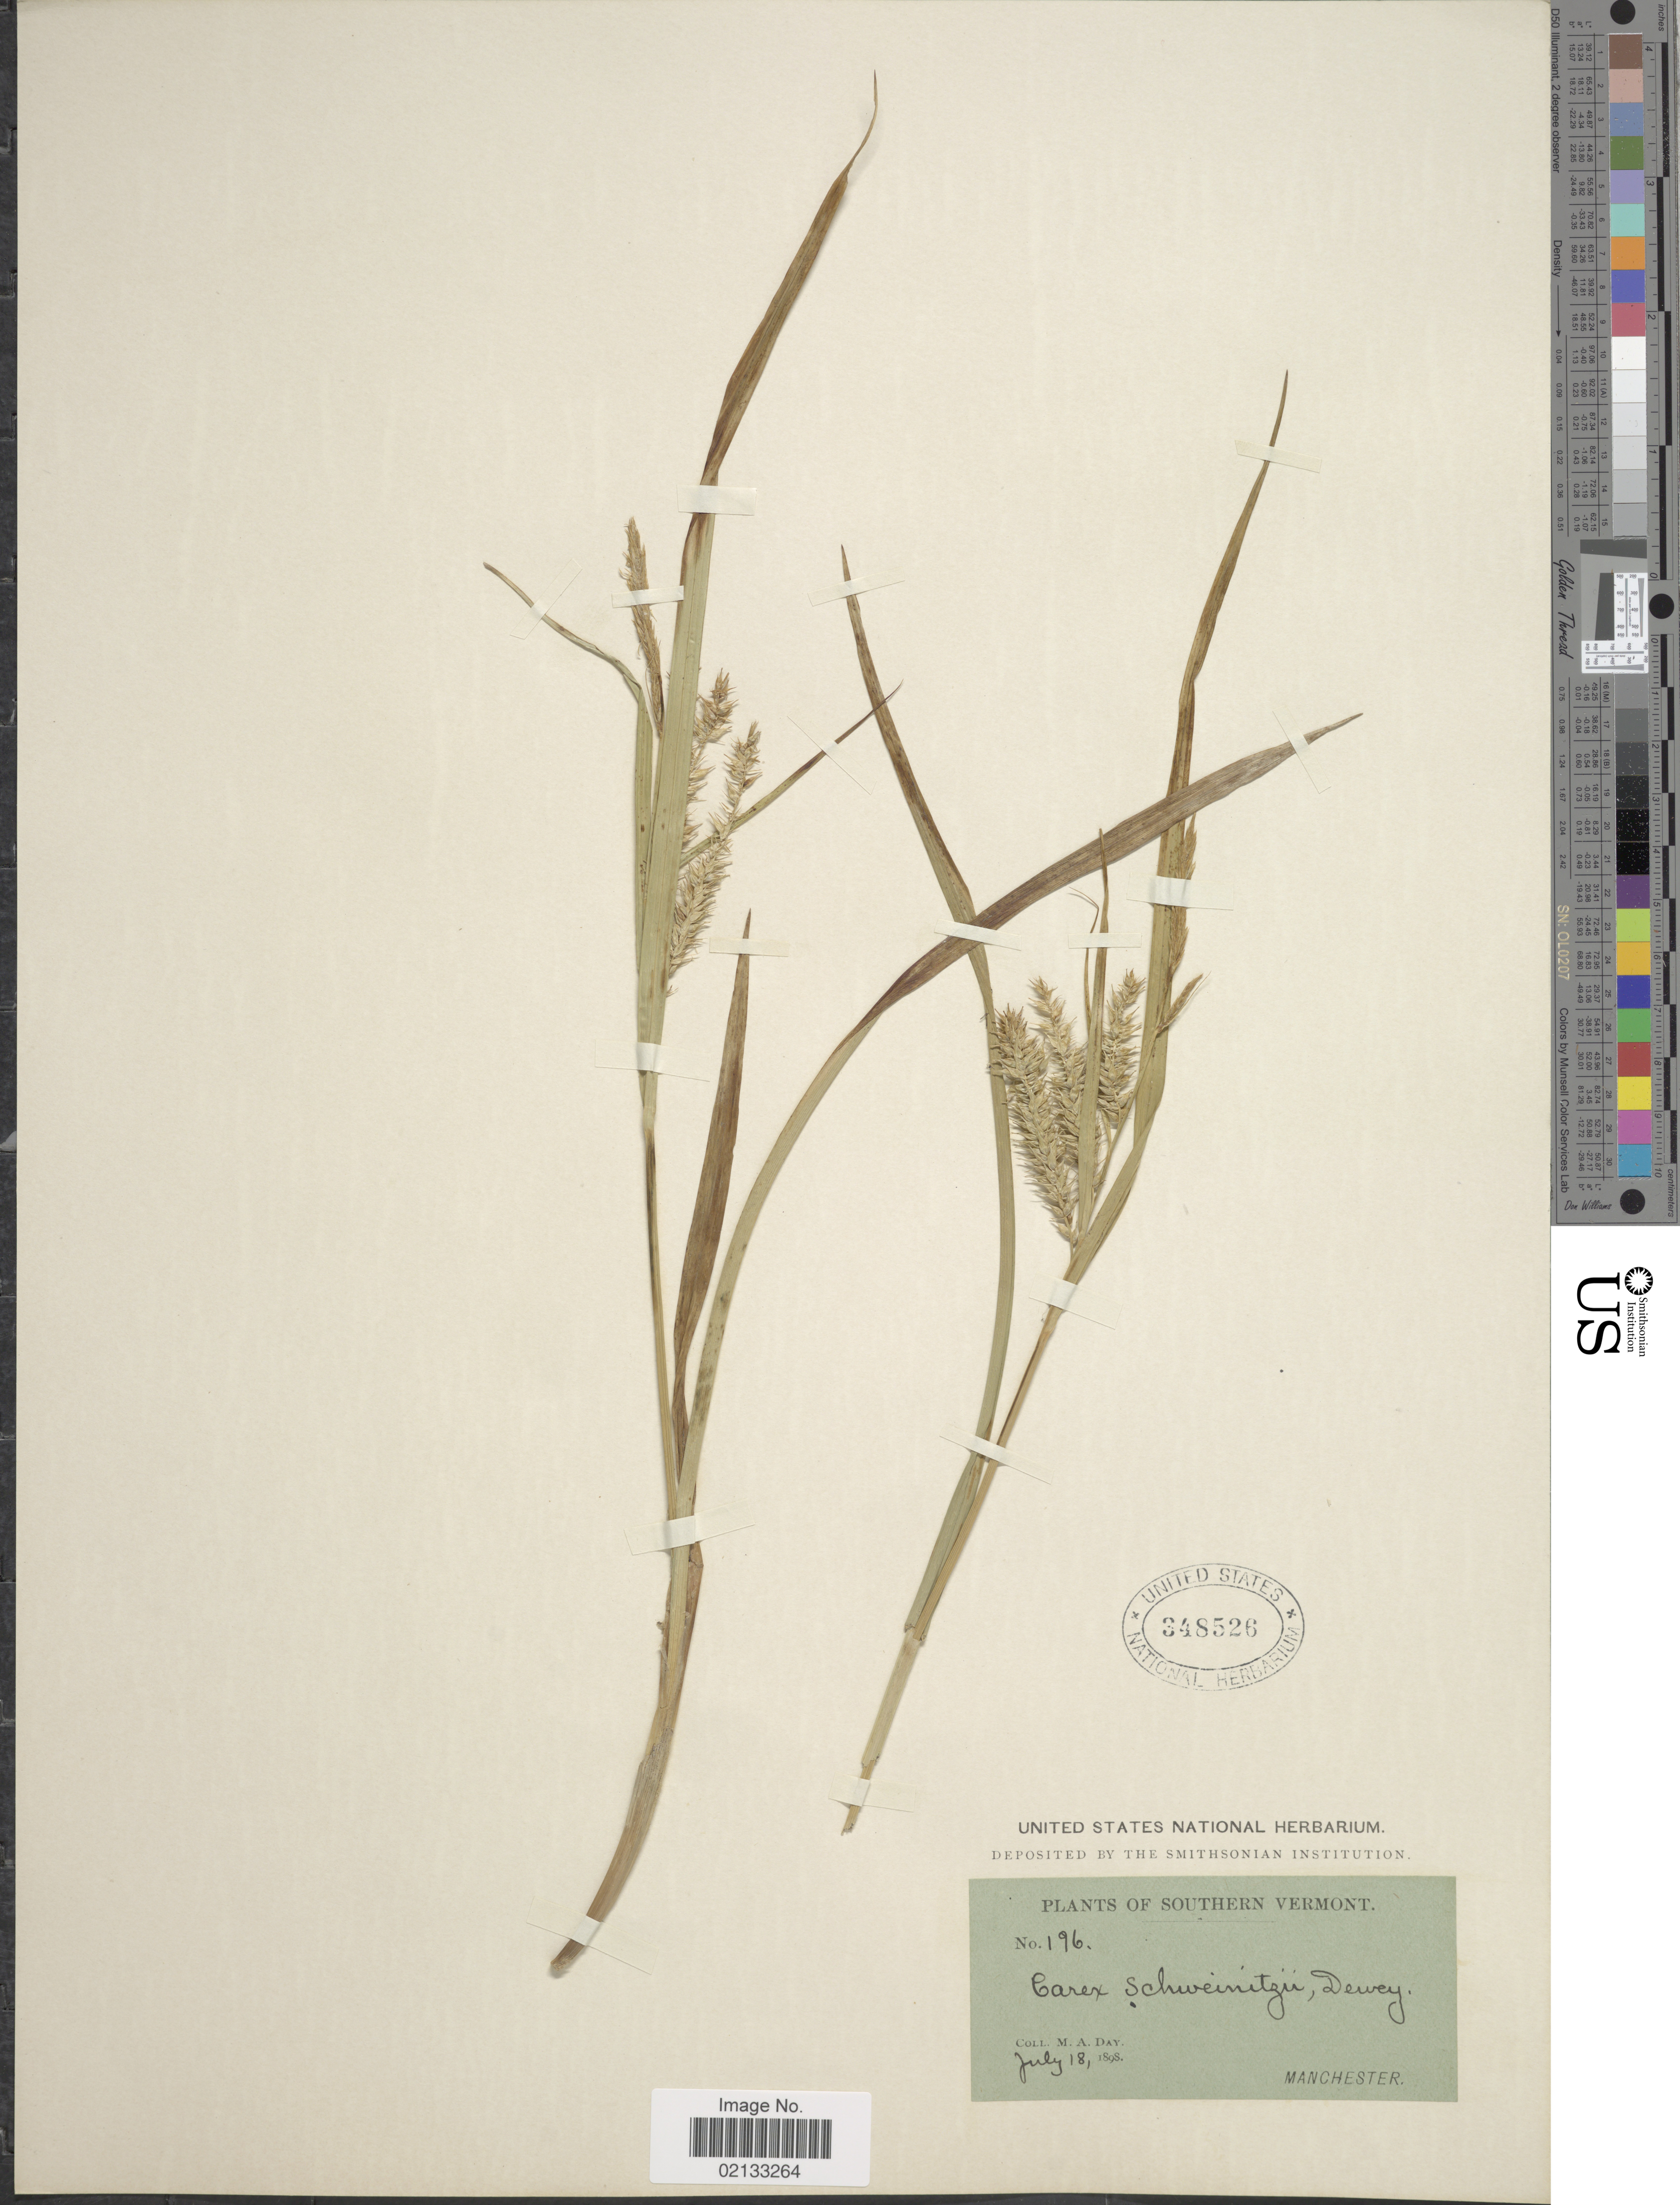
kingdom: Plantae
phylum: Tracheophyta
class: Liliopsida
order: Poales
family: Cyperaceae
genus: Carex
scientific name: Carex schweinitzii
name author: Dewey ex Schwein.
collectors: M. Day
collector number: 196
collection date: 1898-07-18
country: United States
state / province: Vermont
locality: Southern Vermont, Manchester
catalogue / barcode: US 348526